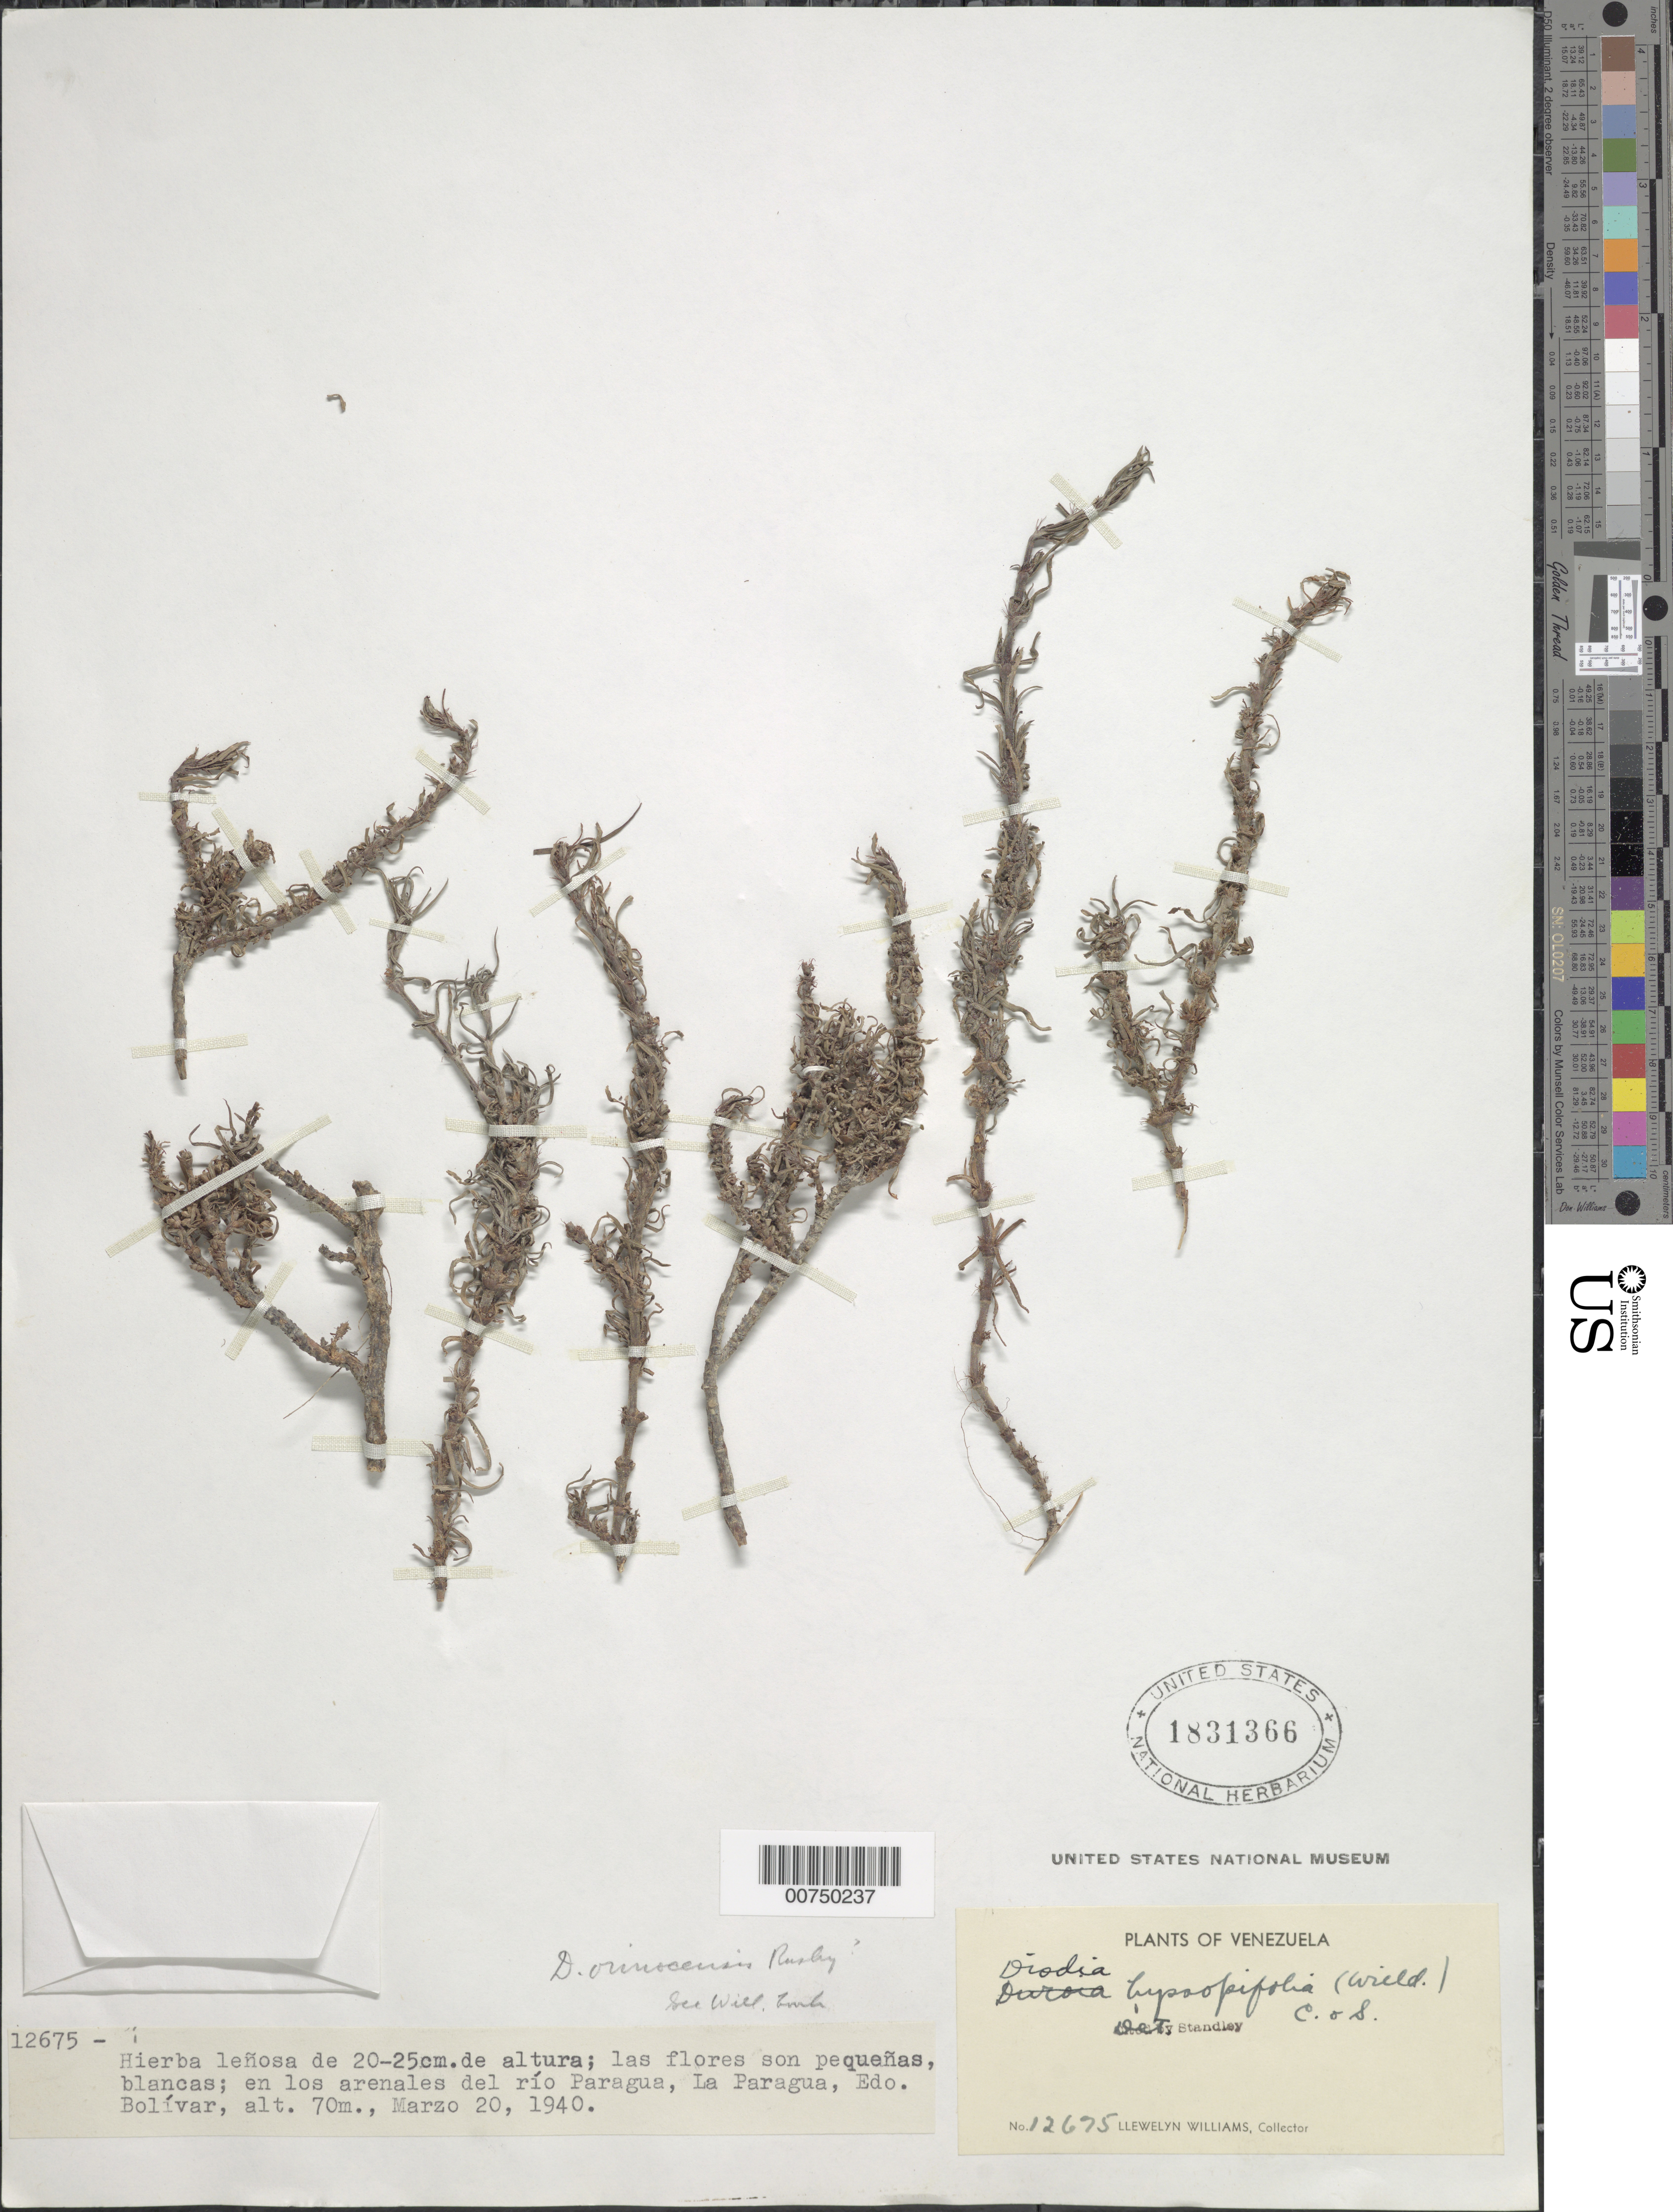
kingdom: Plantae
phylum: Tracheophyta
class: Magnoliopsida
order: Gentianales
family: Rubiaceae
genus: Diodia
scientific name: Diodia hyssopifolia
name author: (Willd. ex Roem. & Schult.) Cham. & Schltdl.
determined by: Standley, Paul C.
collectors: Ll. Williams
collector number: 12675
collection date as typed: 20-Mar-40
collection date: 1940-03-20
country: Venezuela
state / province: Bolívar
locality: La Paragua, along Río Paragua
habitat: Arenales del rio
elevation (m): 70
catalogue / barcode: US 1831366